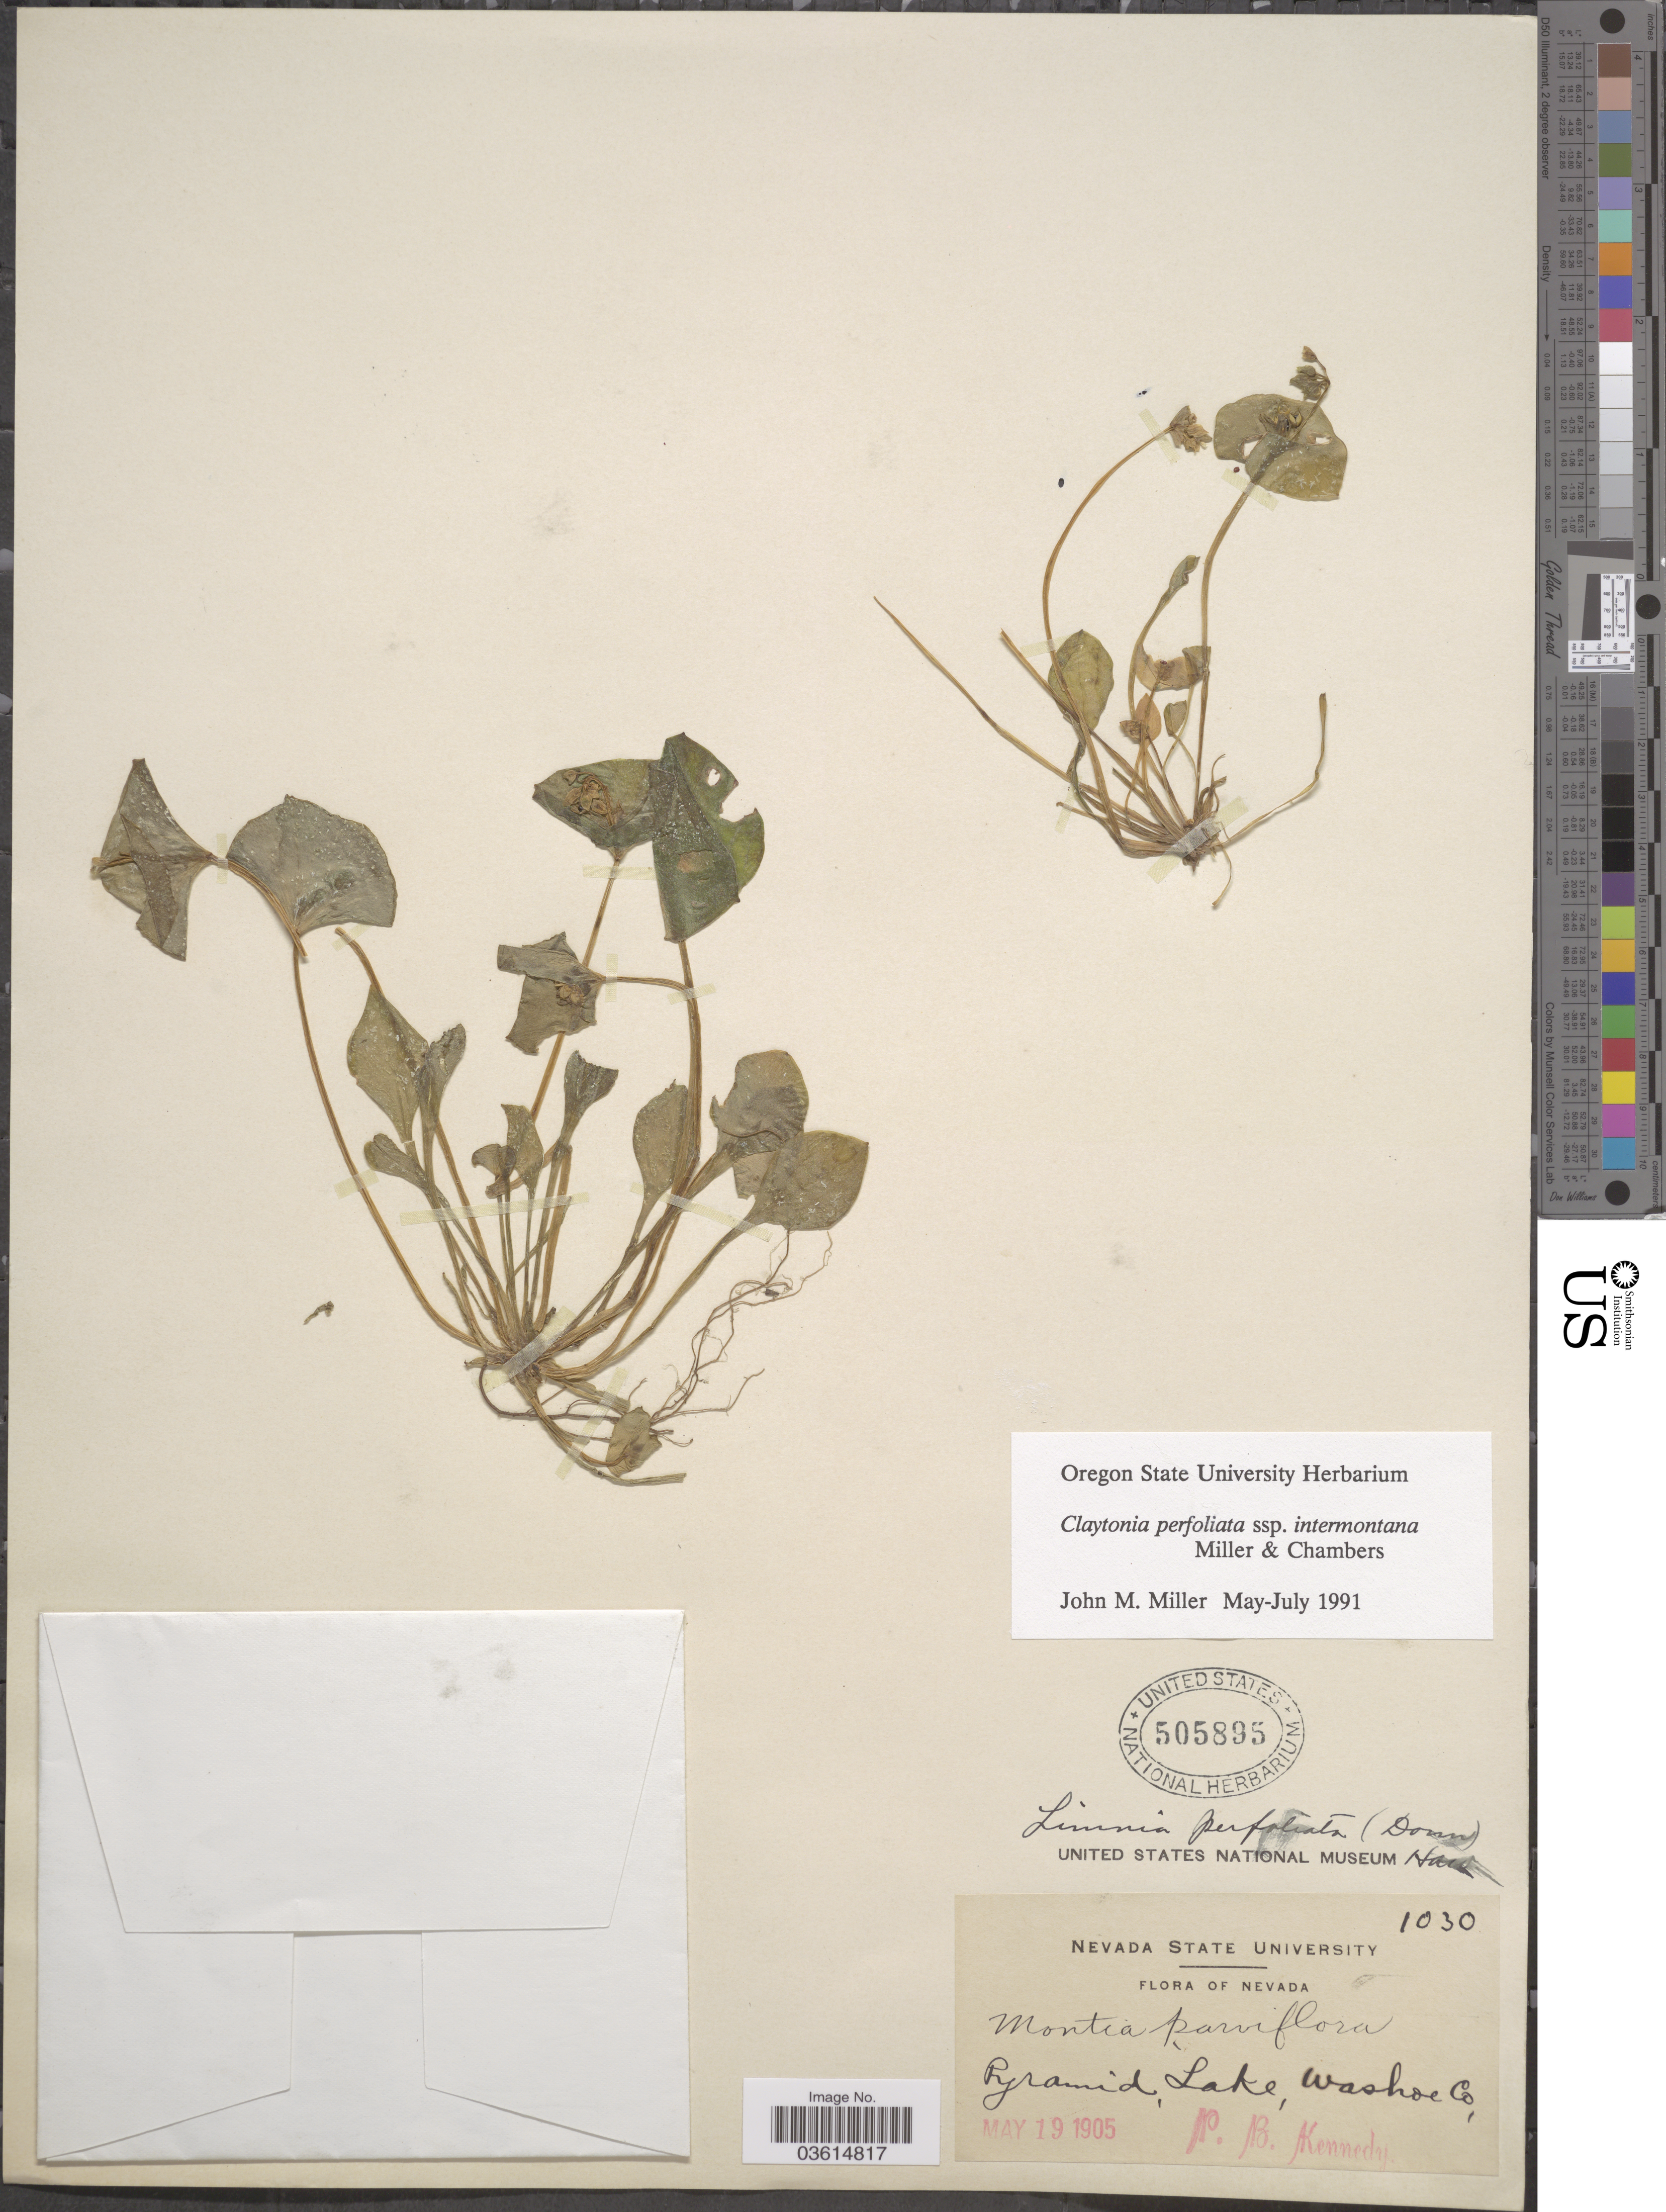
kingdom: Plantae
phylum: Tracheophyta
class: Magnoliopsida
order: Caryophyllales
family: Montiaceae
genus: Claytonia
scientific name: Claytonia perfoliata subsp. intermontana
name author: Mill. & Chambers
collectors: P. B. Kennedy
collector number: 1030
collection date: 1905-05-19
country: United States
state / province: Nevada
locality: Pyramid Lake, Washoe Co.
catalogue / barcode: US 505895